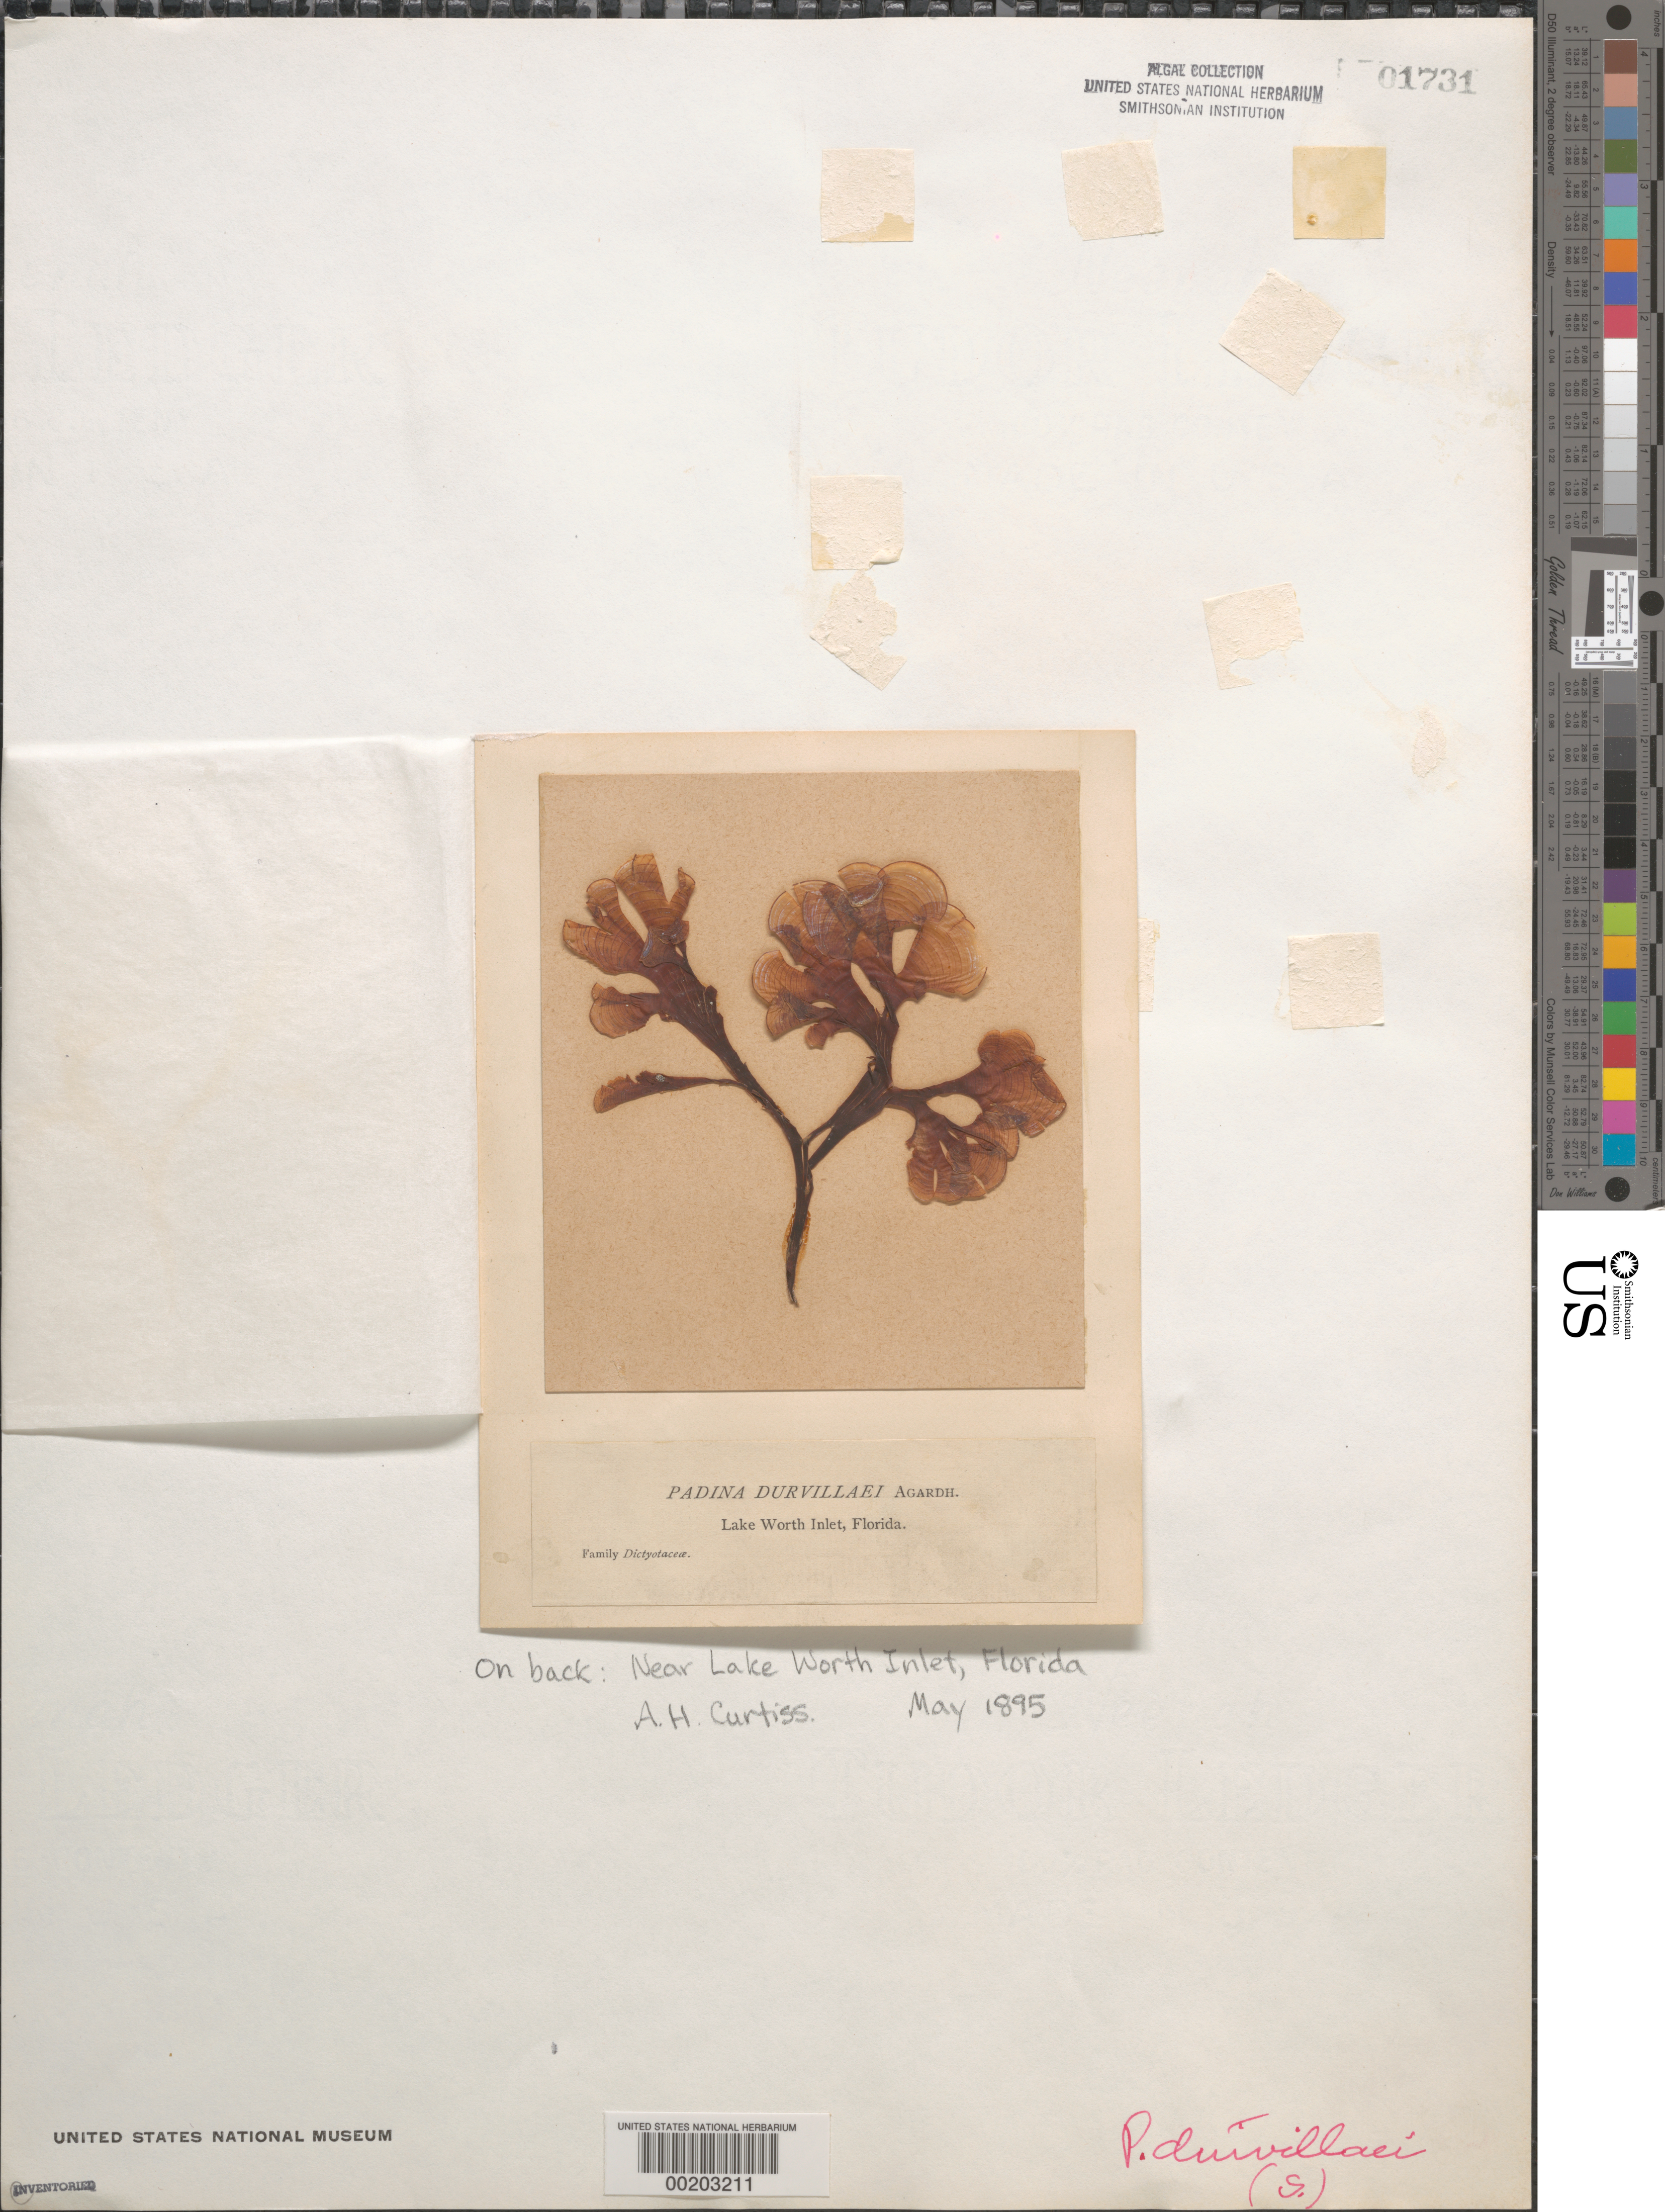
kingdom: Chromista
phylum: Ochrophyta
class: Phaeophyceae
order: Dictyotales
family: Dictyotaceae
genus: Padina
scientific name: Padina durvillaei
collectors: A. H. Curtiss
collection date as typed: May 1895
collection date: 1895-05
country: United States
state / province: Florida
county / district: Palm Beach County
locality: Near Lake Worth Inlet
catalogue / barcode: US 1731